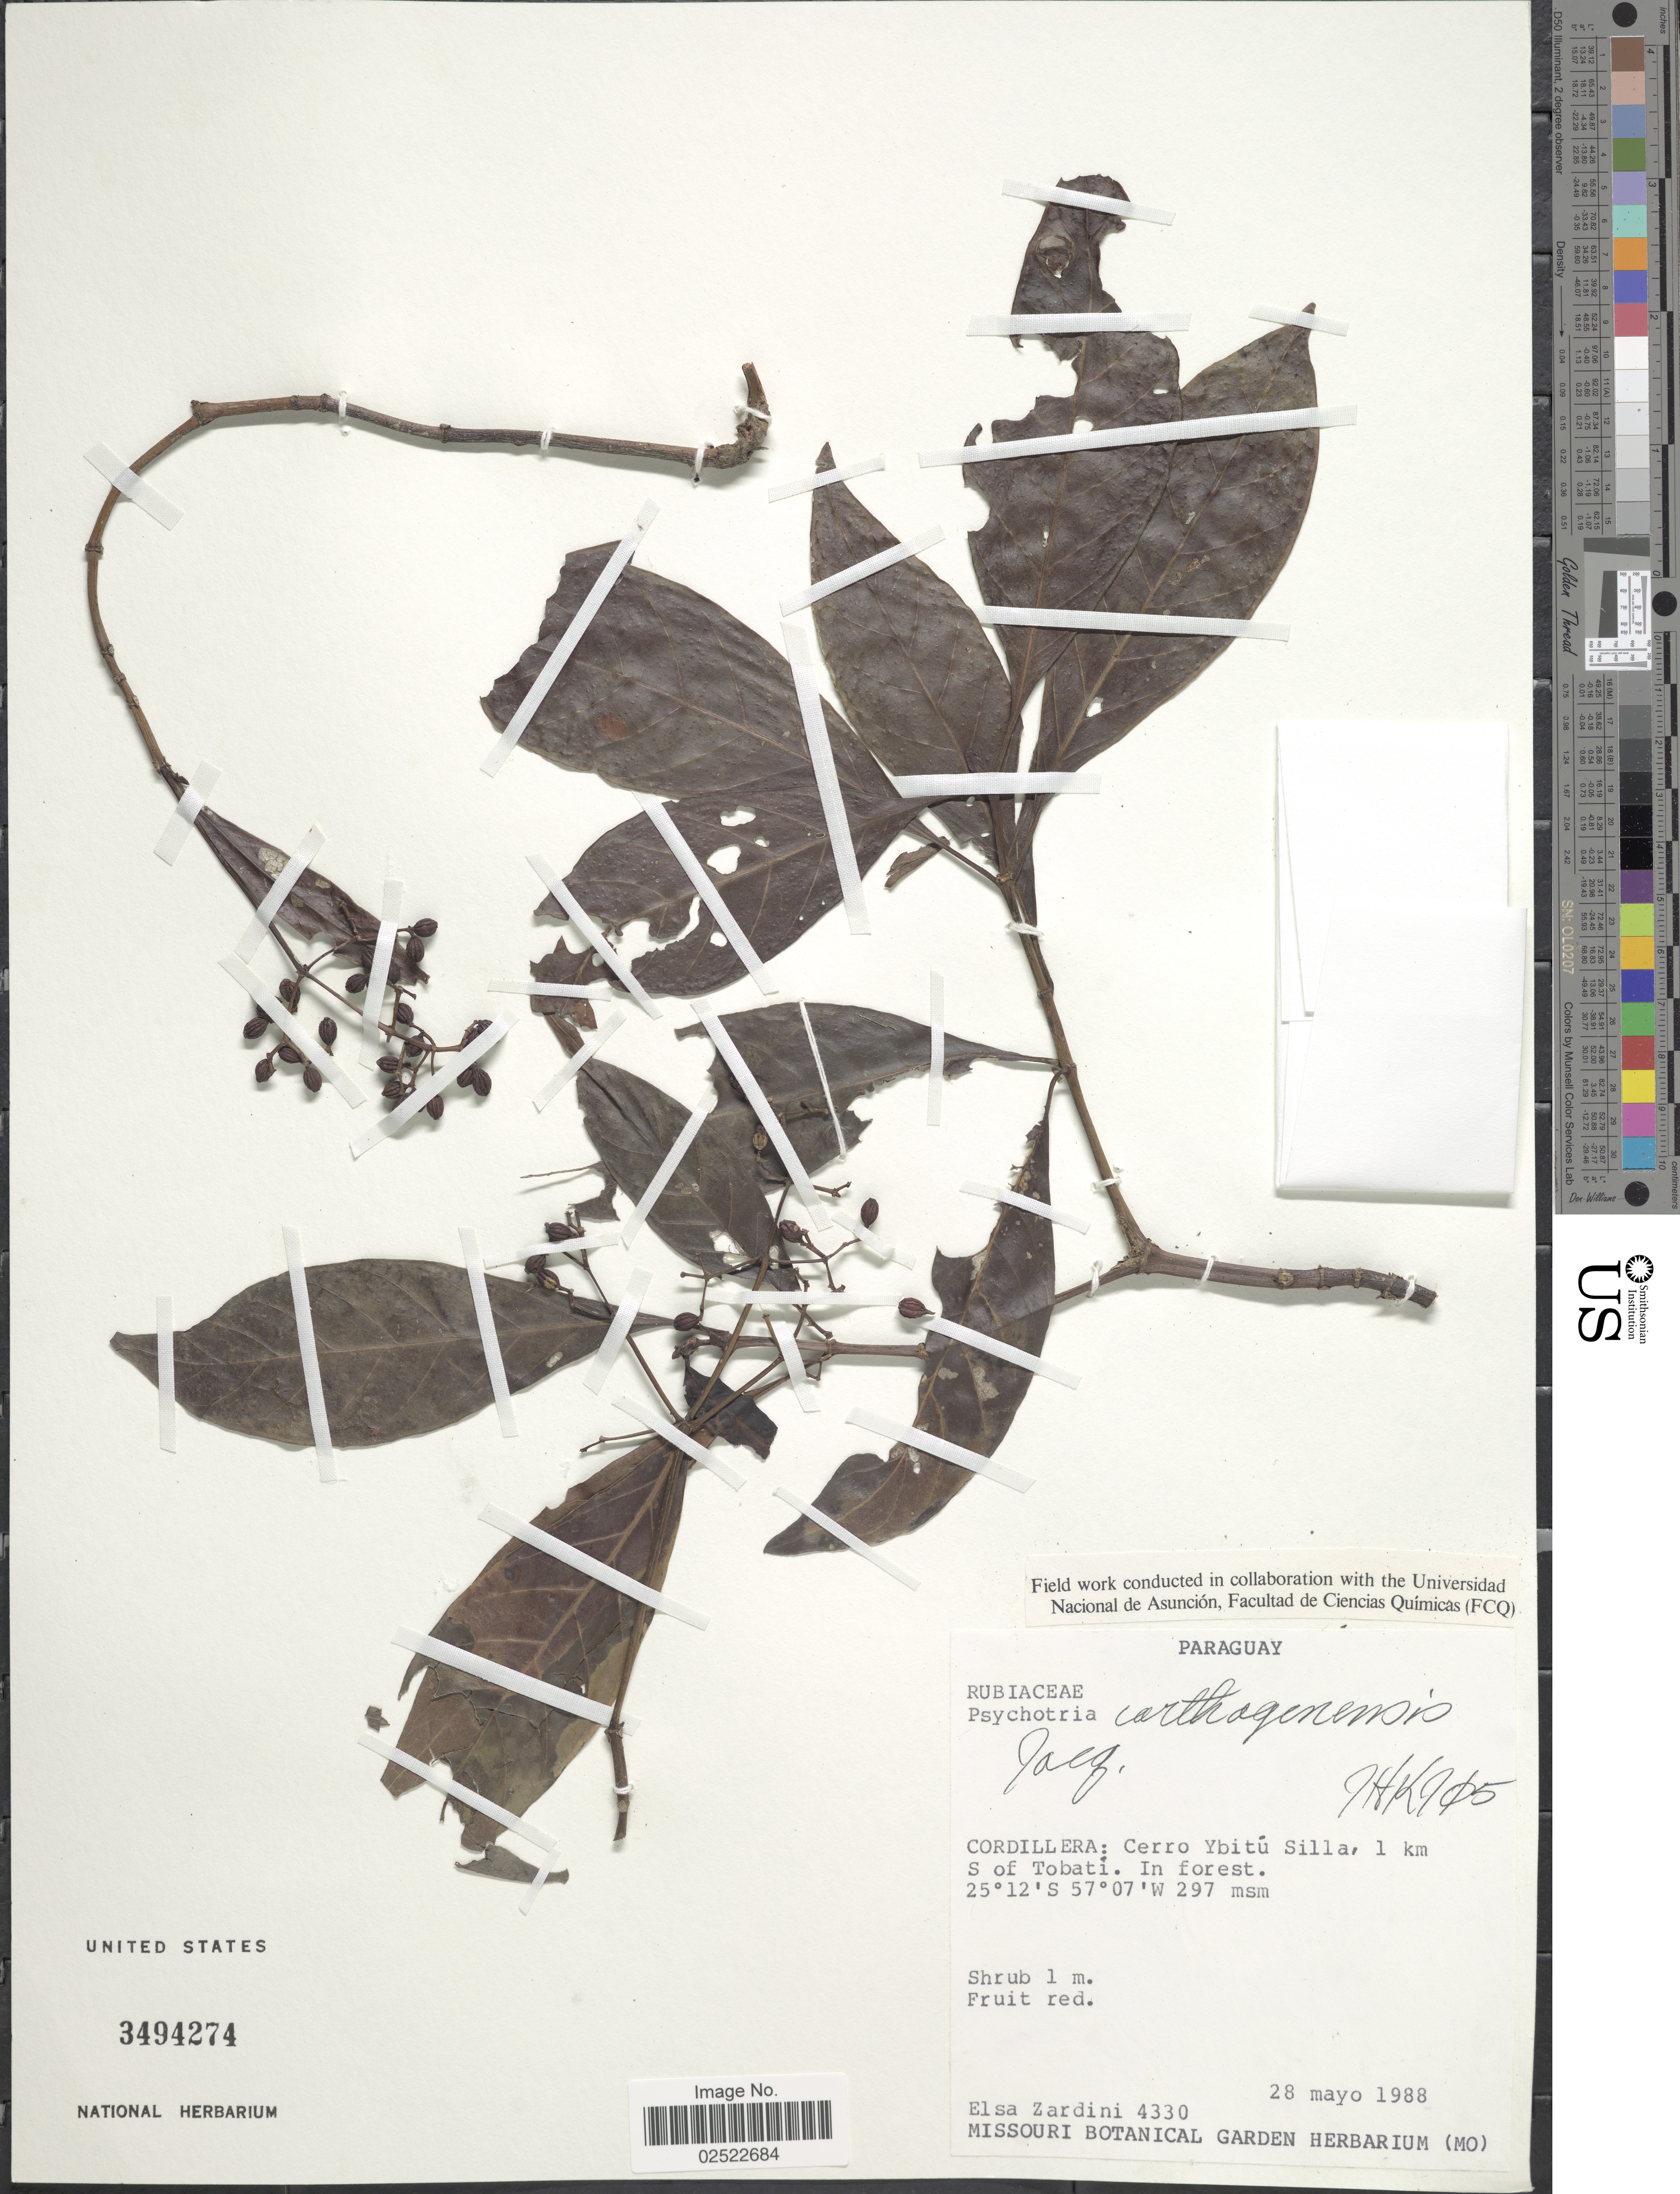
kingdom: Plantae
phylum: Tracheophyta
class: Magnoliopsida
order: Gentianales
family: Rubiaceae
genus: Psychotria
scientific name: Psychotria carthagenensis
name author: Jacq.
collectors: E. M. Zardini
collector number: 4330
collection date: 1988-05-28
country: Paraguay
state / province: Cordillera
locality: Cerro Ybitú Silla, 1 km S of Tobatí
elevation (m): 297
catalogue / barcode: US 3494274